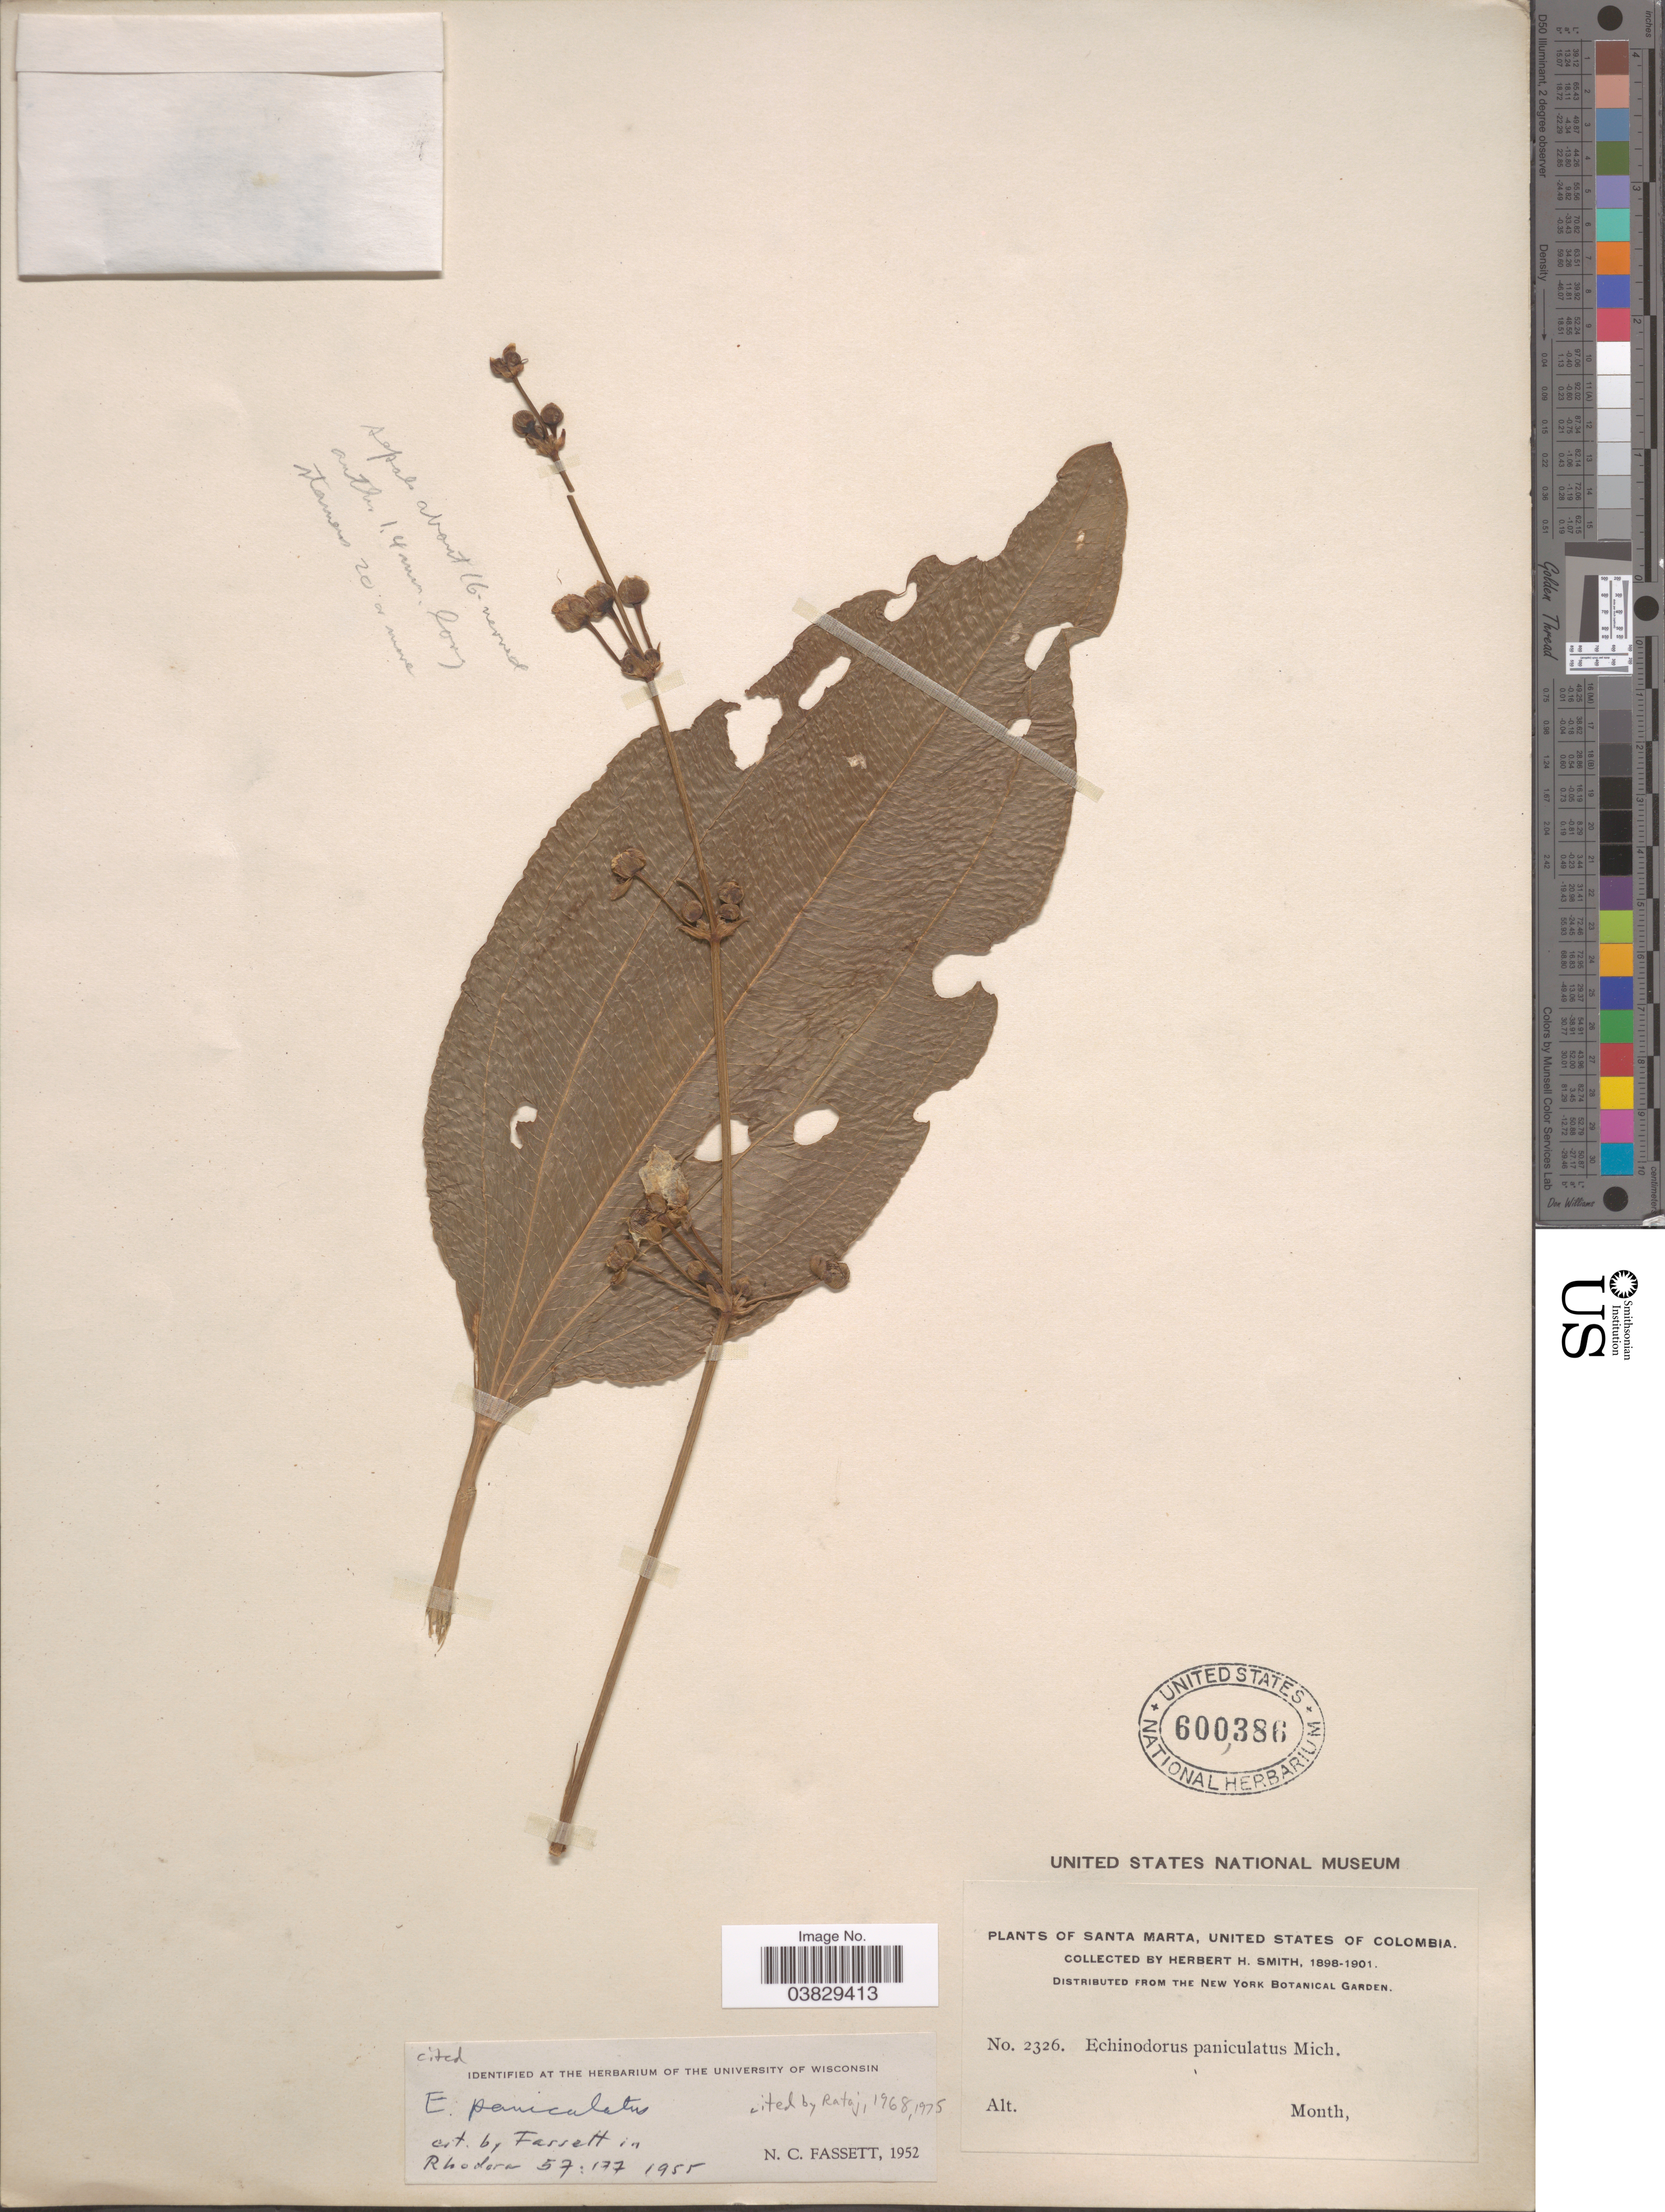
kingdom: Plantae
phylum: Tracheophyta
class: Liliopsida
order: Alismatales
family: Alismataceae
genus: Echinodorus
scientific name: Echinodorus paniculatus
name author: Micheli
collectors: Herbert H. Smith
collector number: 2326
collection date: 1898/1901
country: Colombia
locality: Santa Marta.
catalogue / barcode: US 600386